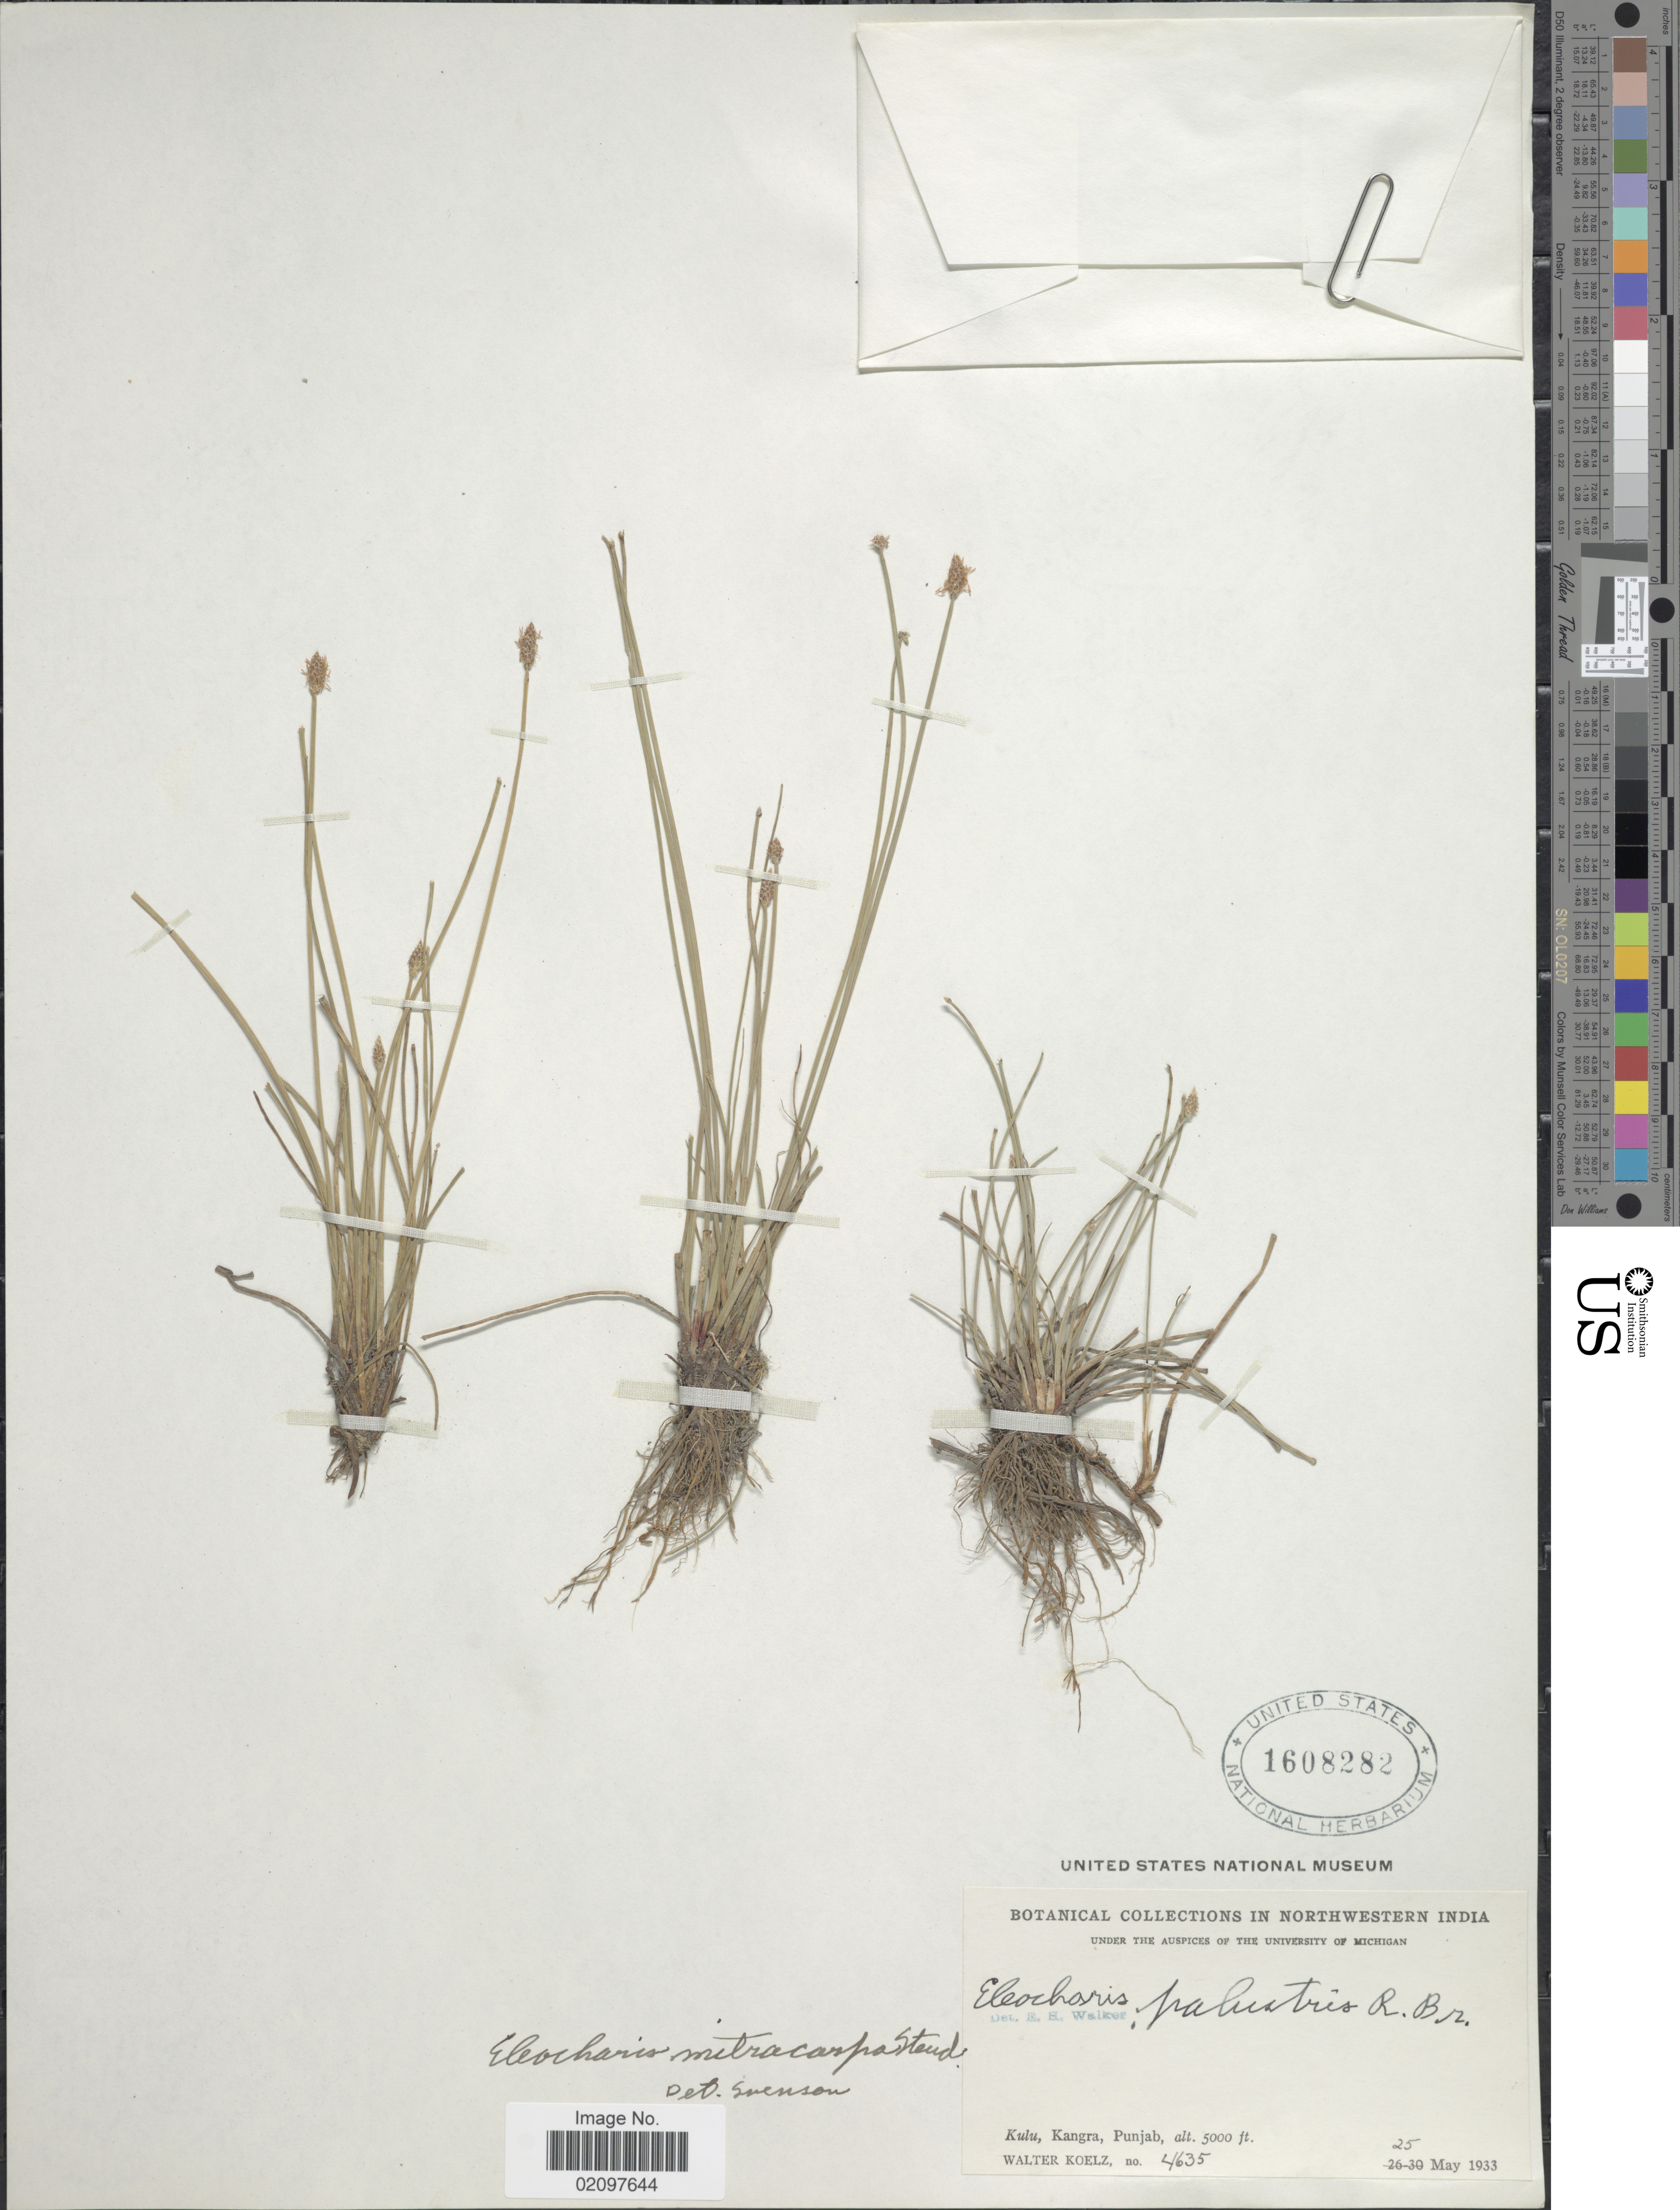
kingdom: Plantae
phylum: Tracheophyta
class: Liliopsida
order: Poales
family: Cyperaceae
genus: Eleocharis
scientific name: Eleocharis mitracarpa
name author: Steud.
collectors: W. N. Koelz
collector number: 4635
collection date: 1933-05-25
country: India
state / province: Punjab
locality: In Northwestern India, Kulu, Kangra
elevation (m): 1524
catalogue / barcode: US 1608282